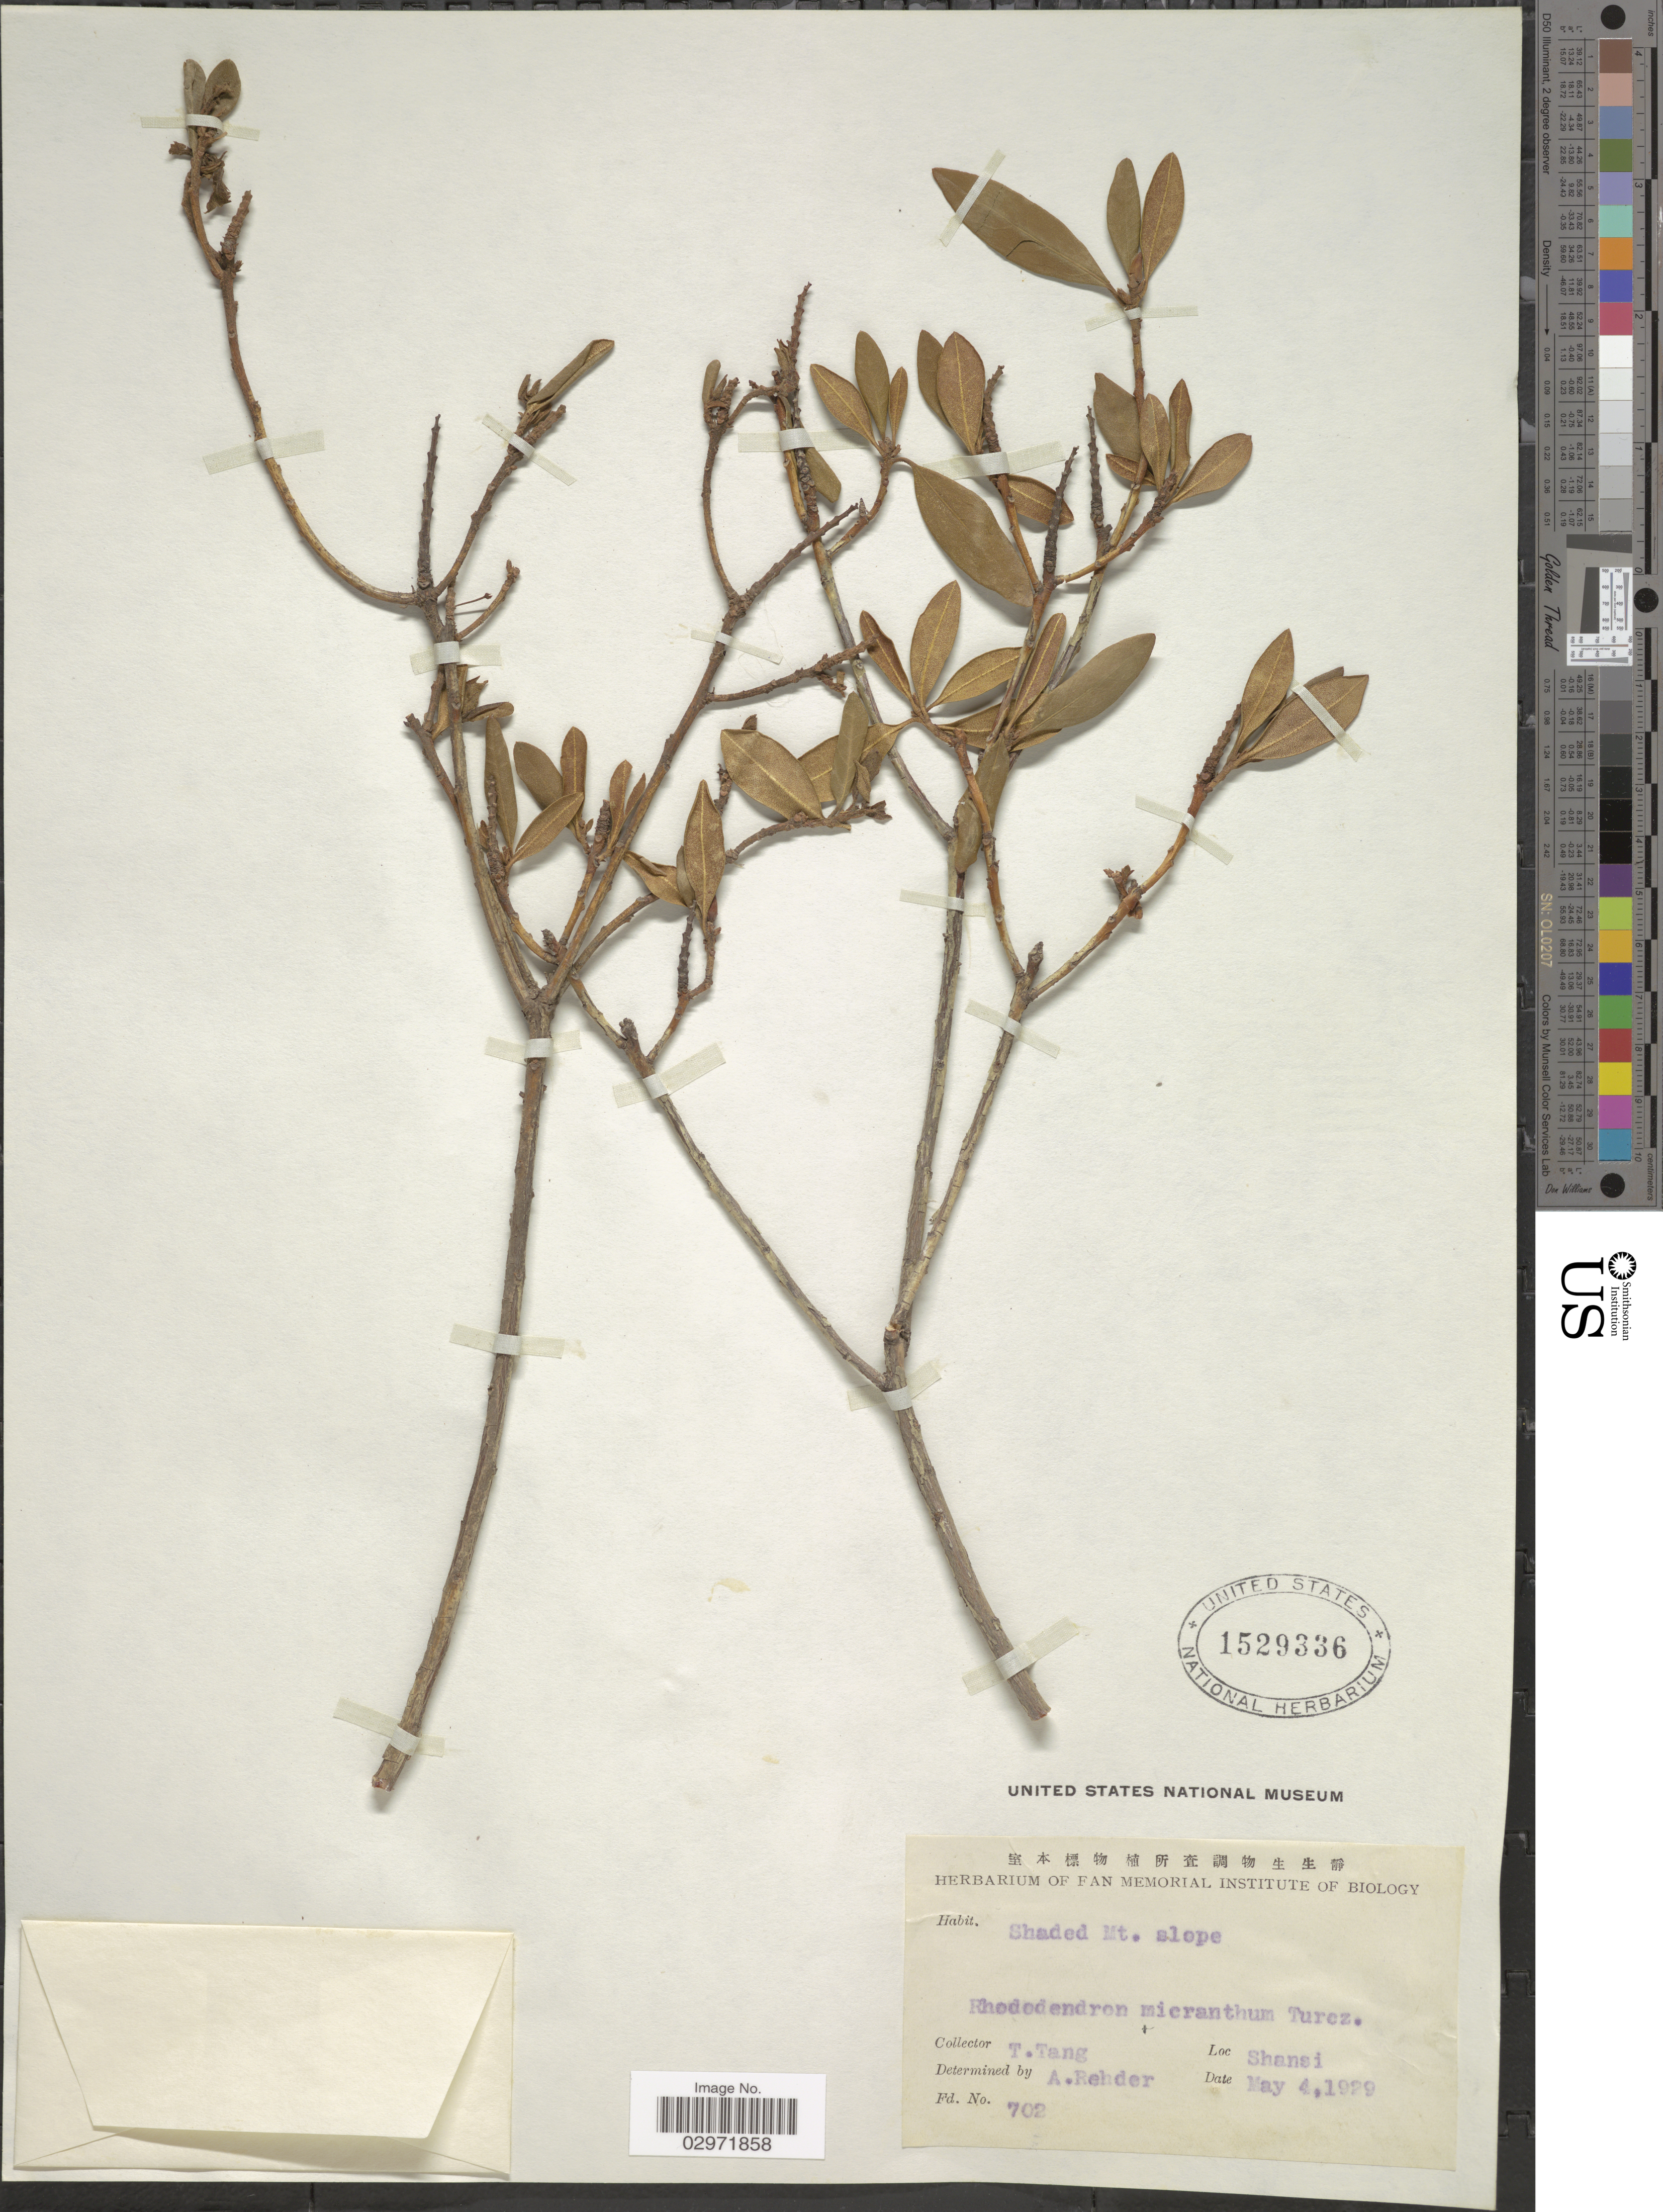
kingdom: Plantae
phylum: Tracheophyta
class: Magnoliopsida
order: Ericales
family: Ericaceae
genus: Rhododendron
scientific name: Rhododendron micranthum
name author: Turcz.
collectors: T. Tang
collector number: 702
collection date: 1929-05-04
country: China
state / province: Shanxi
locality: Shansi.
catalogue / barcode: US 1529336